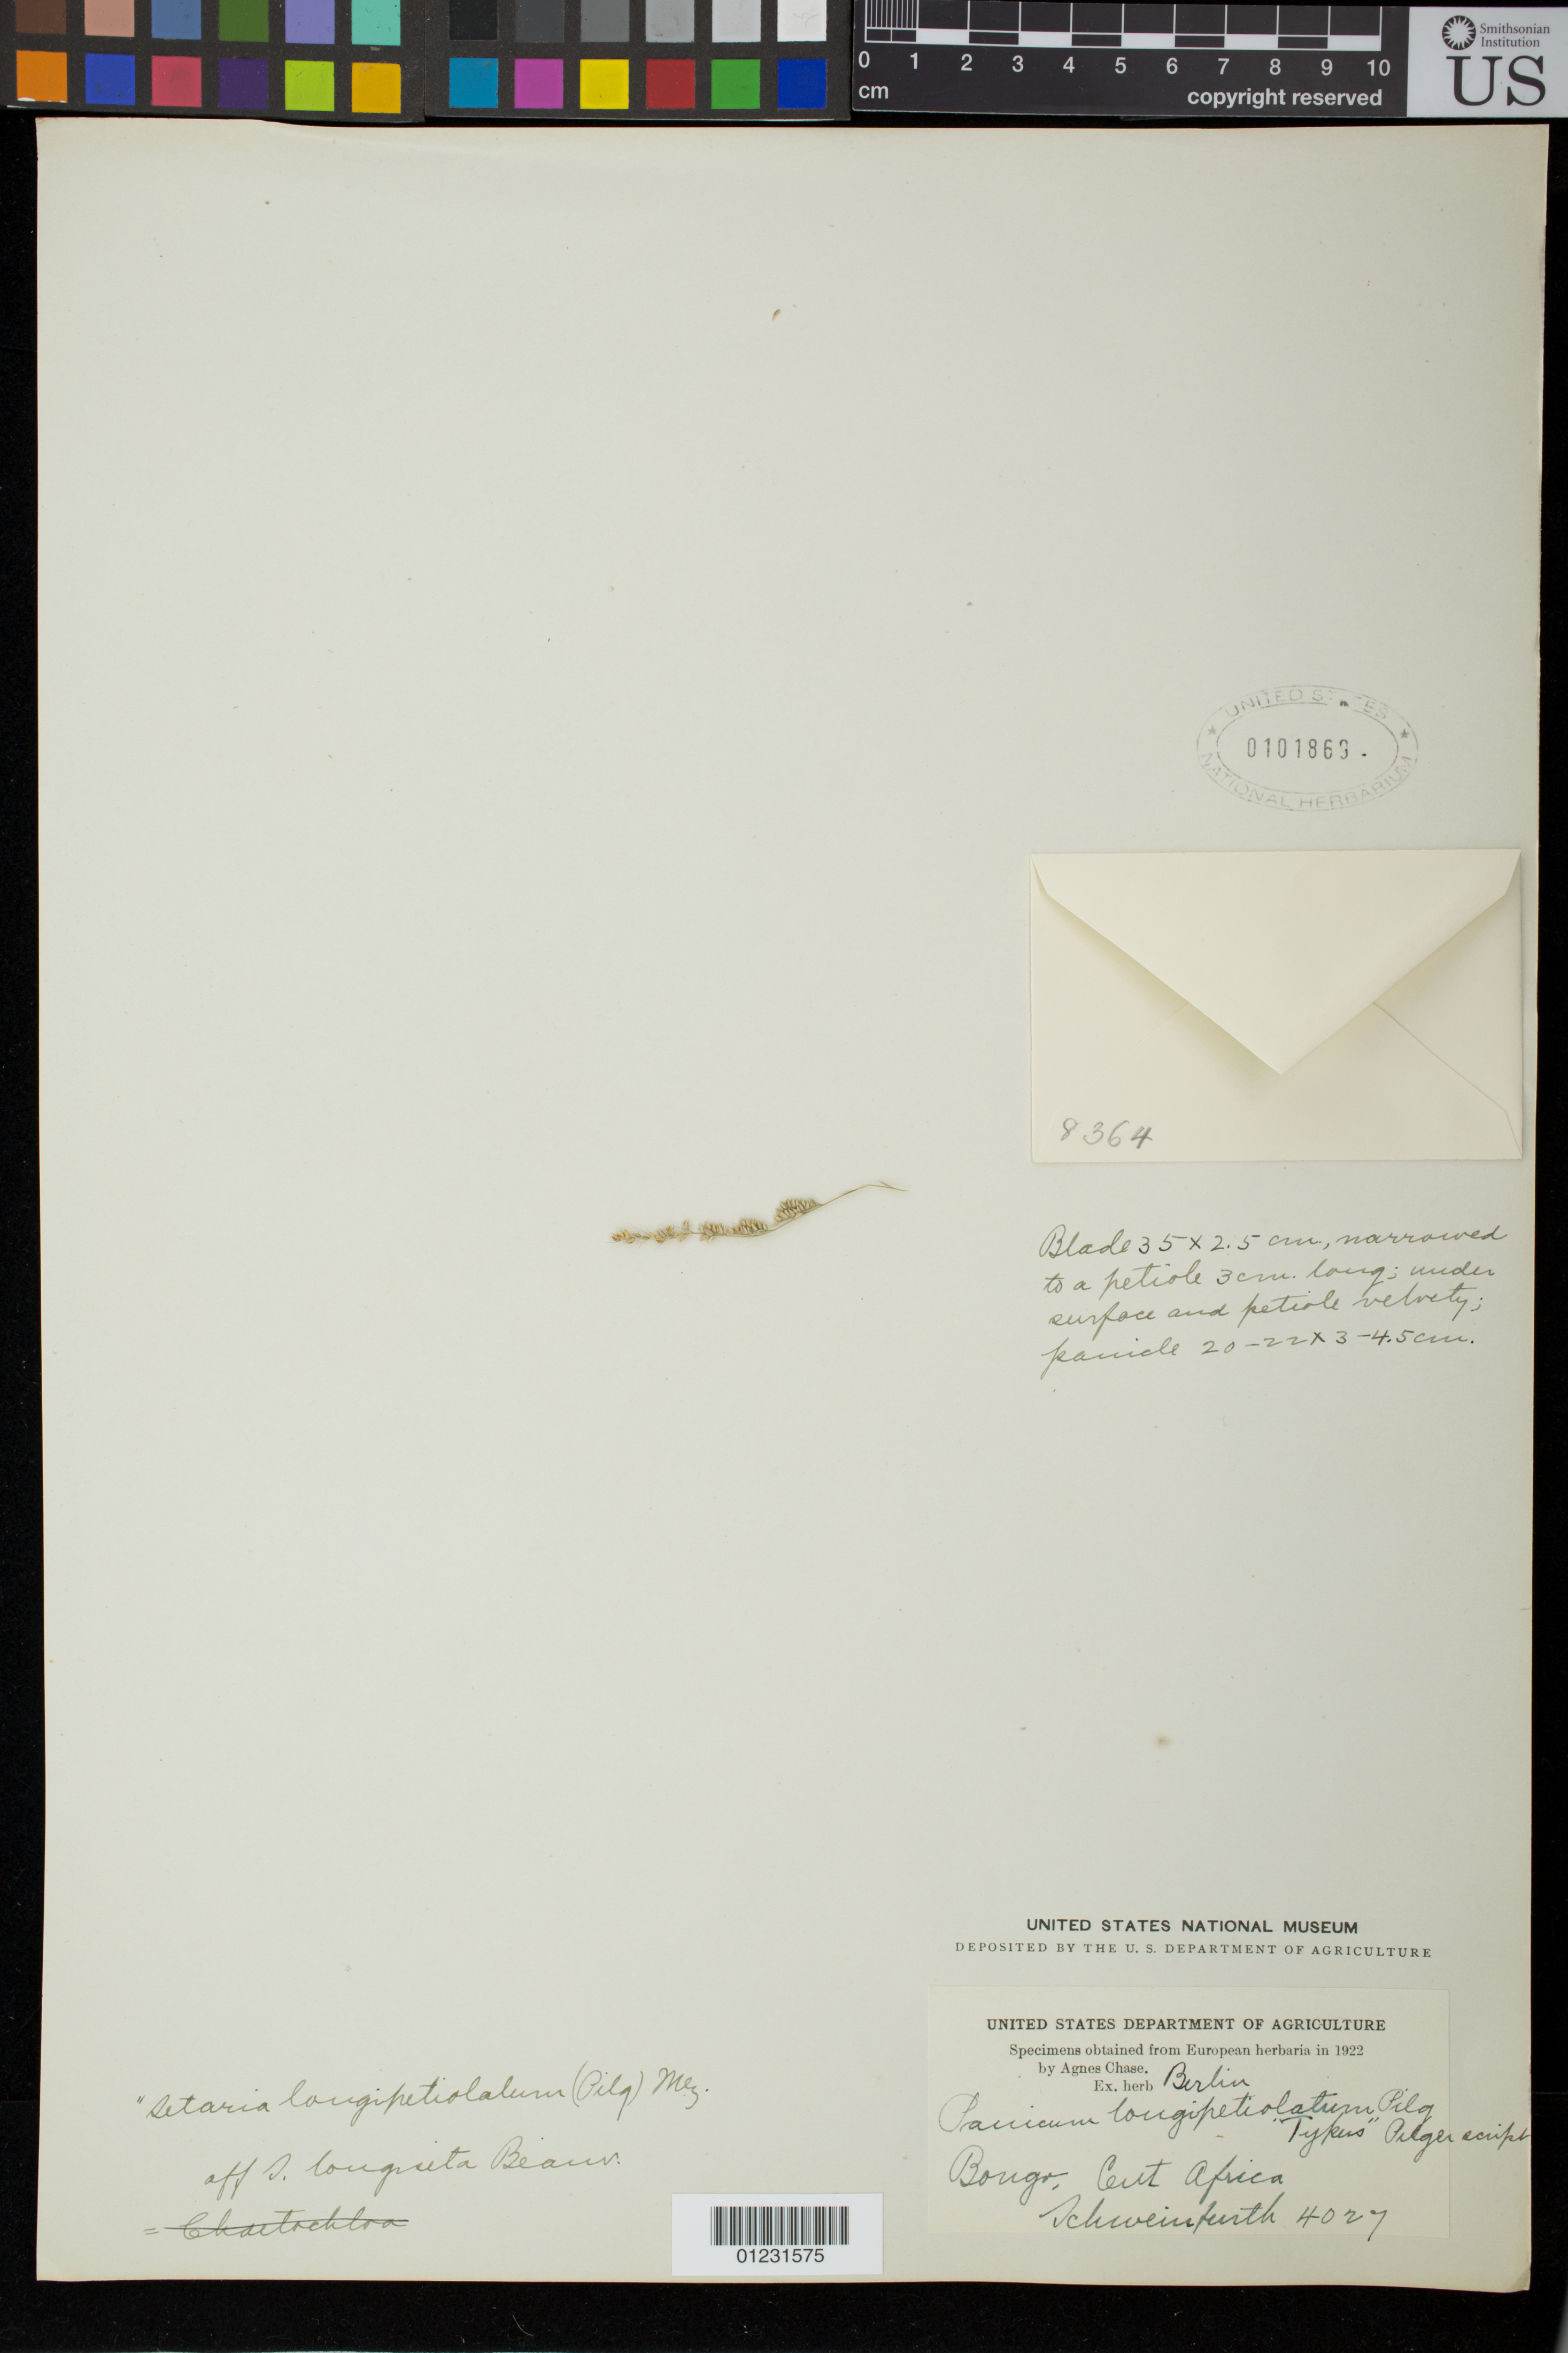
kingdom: Plantae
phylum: Tracheophyta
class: Liliopsida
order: Poales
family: Poaceae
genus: Setaria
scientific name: Setaria longipetiolata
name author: A. Camus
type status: Type Collection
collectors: G. A. Schweinfurth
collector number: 4027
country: Sudan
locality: Cent. Africa, Bongo.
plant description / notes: Fragmentary material of type specimen ex herb Berlin..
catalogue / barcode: US 101869